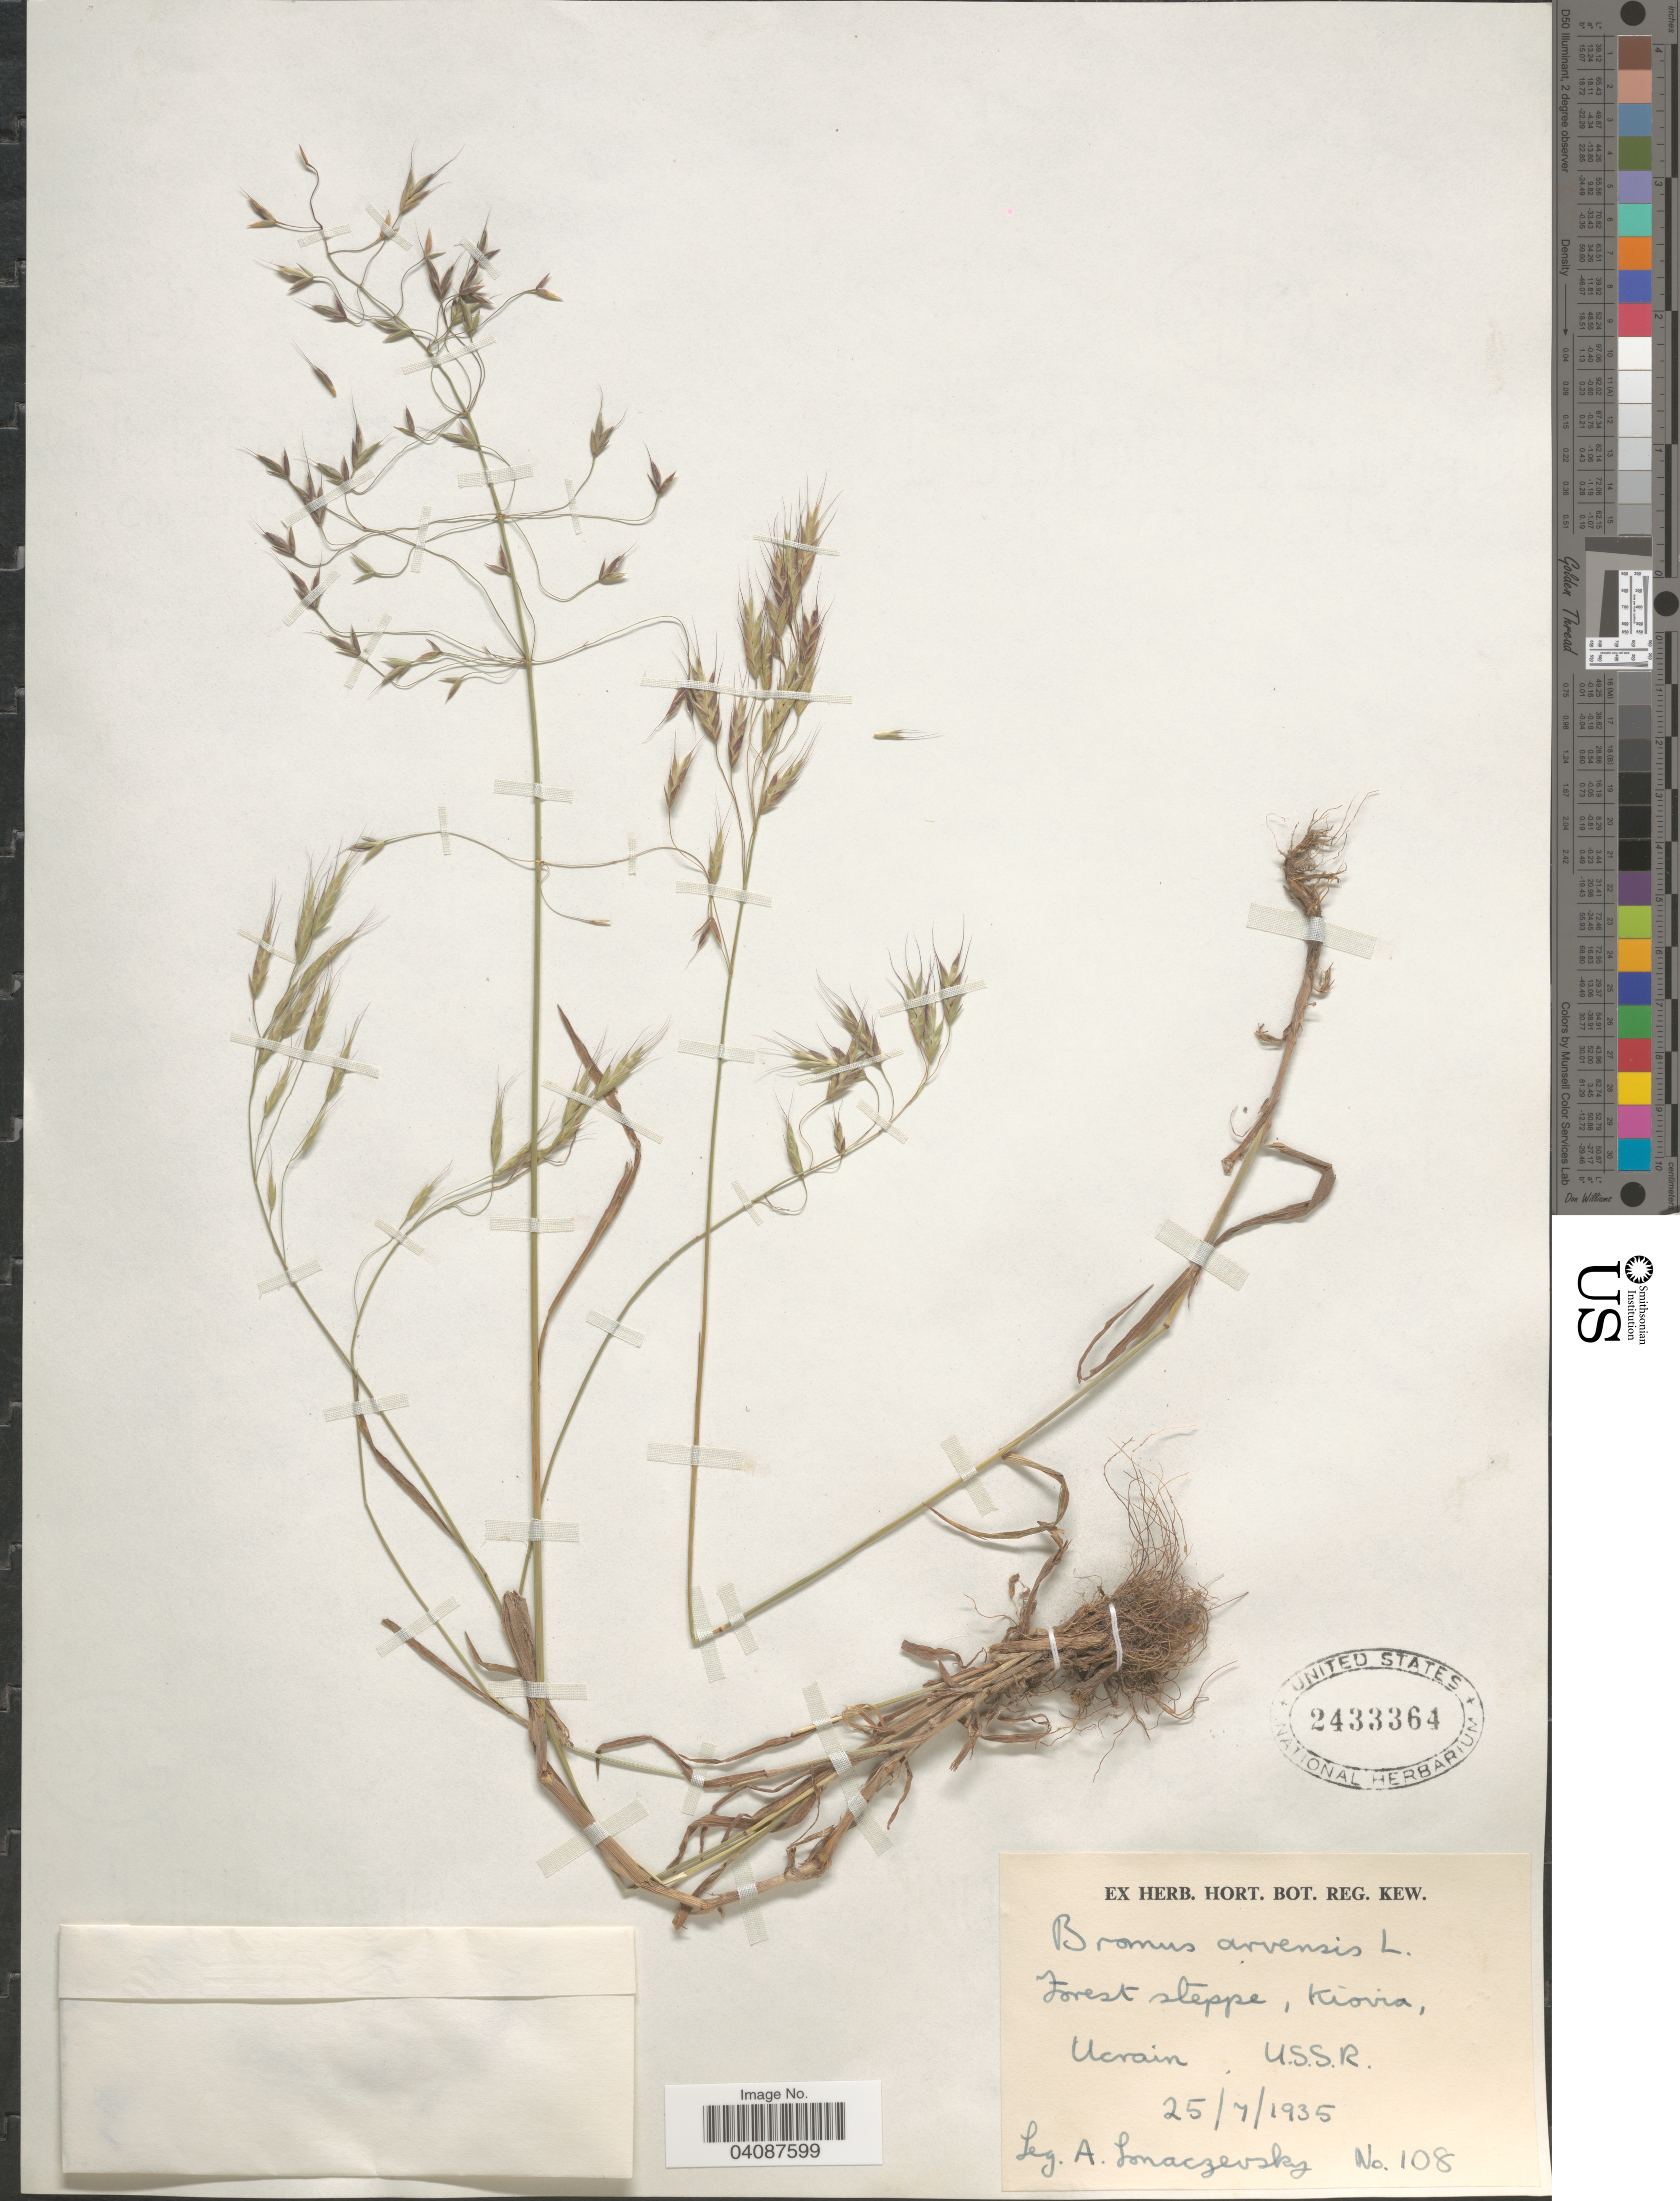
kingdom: Plantae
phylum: Tracheophyta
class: Liliopsida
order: Poales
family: Poaceae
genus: Bromus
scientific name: Bromus arvensis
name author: L.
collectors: A. Lonaczevsky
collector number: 108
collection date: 1935-07-25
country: Ukraine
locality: Forest steppe, Kiovia, Ucrain. U.S.S.R.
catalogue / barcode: US 2433364